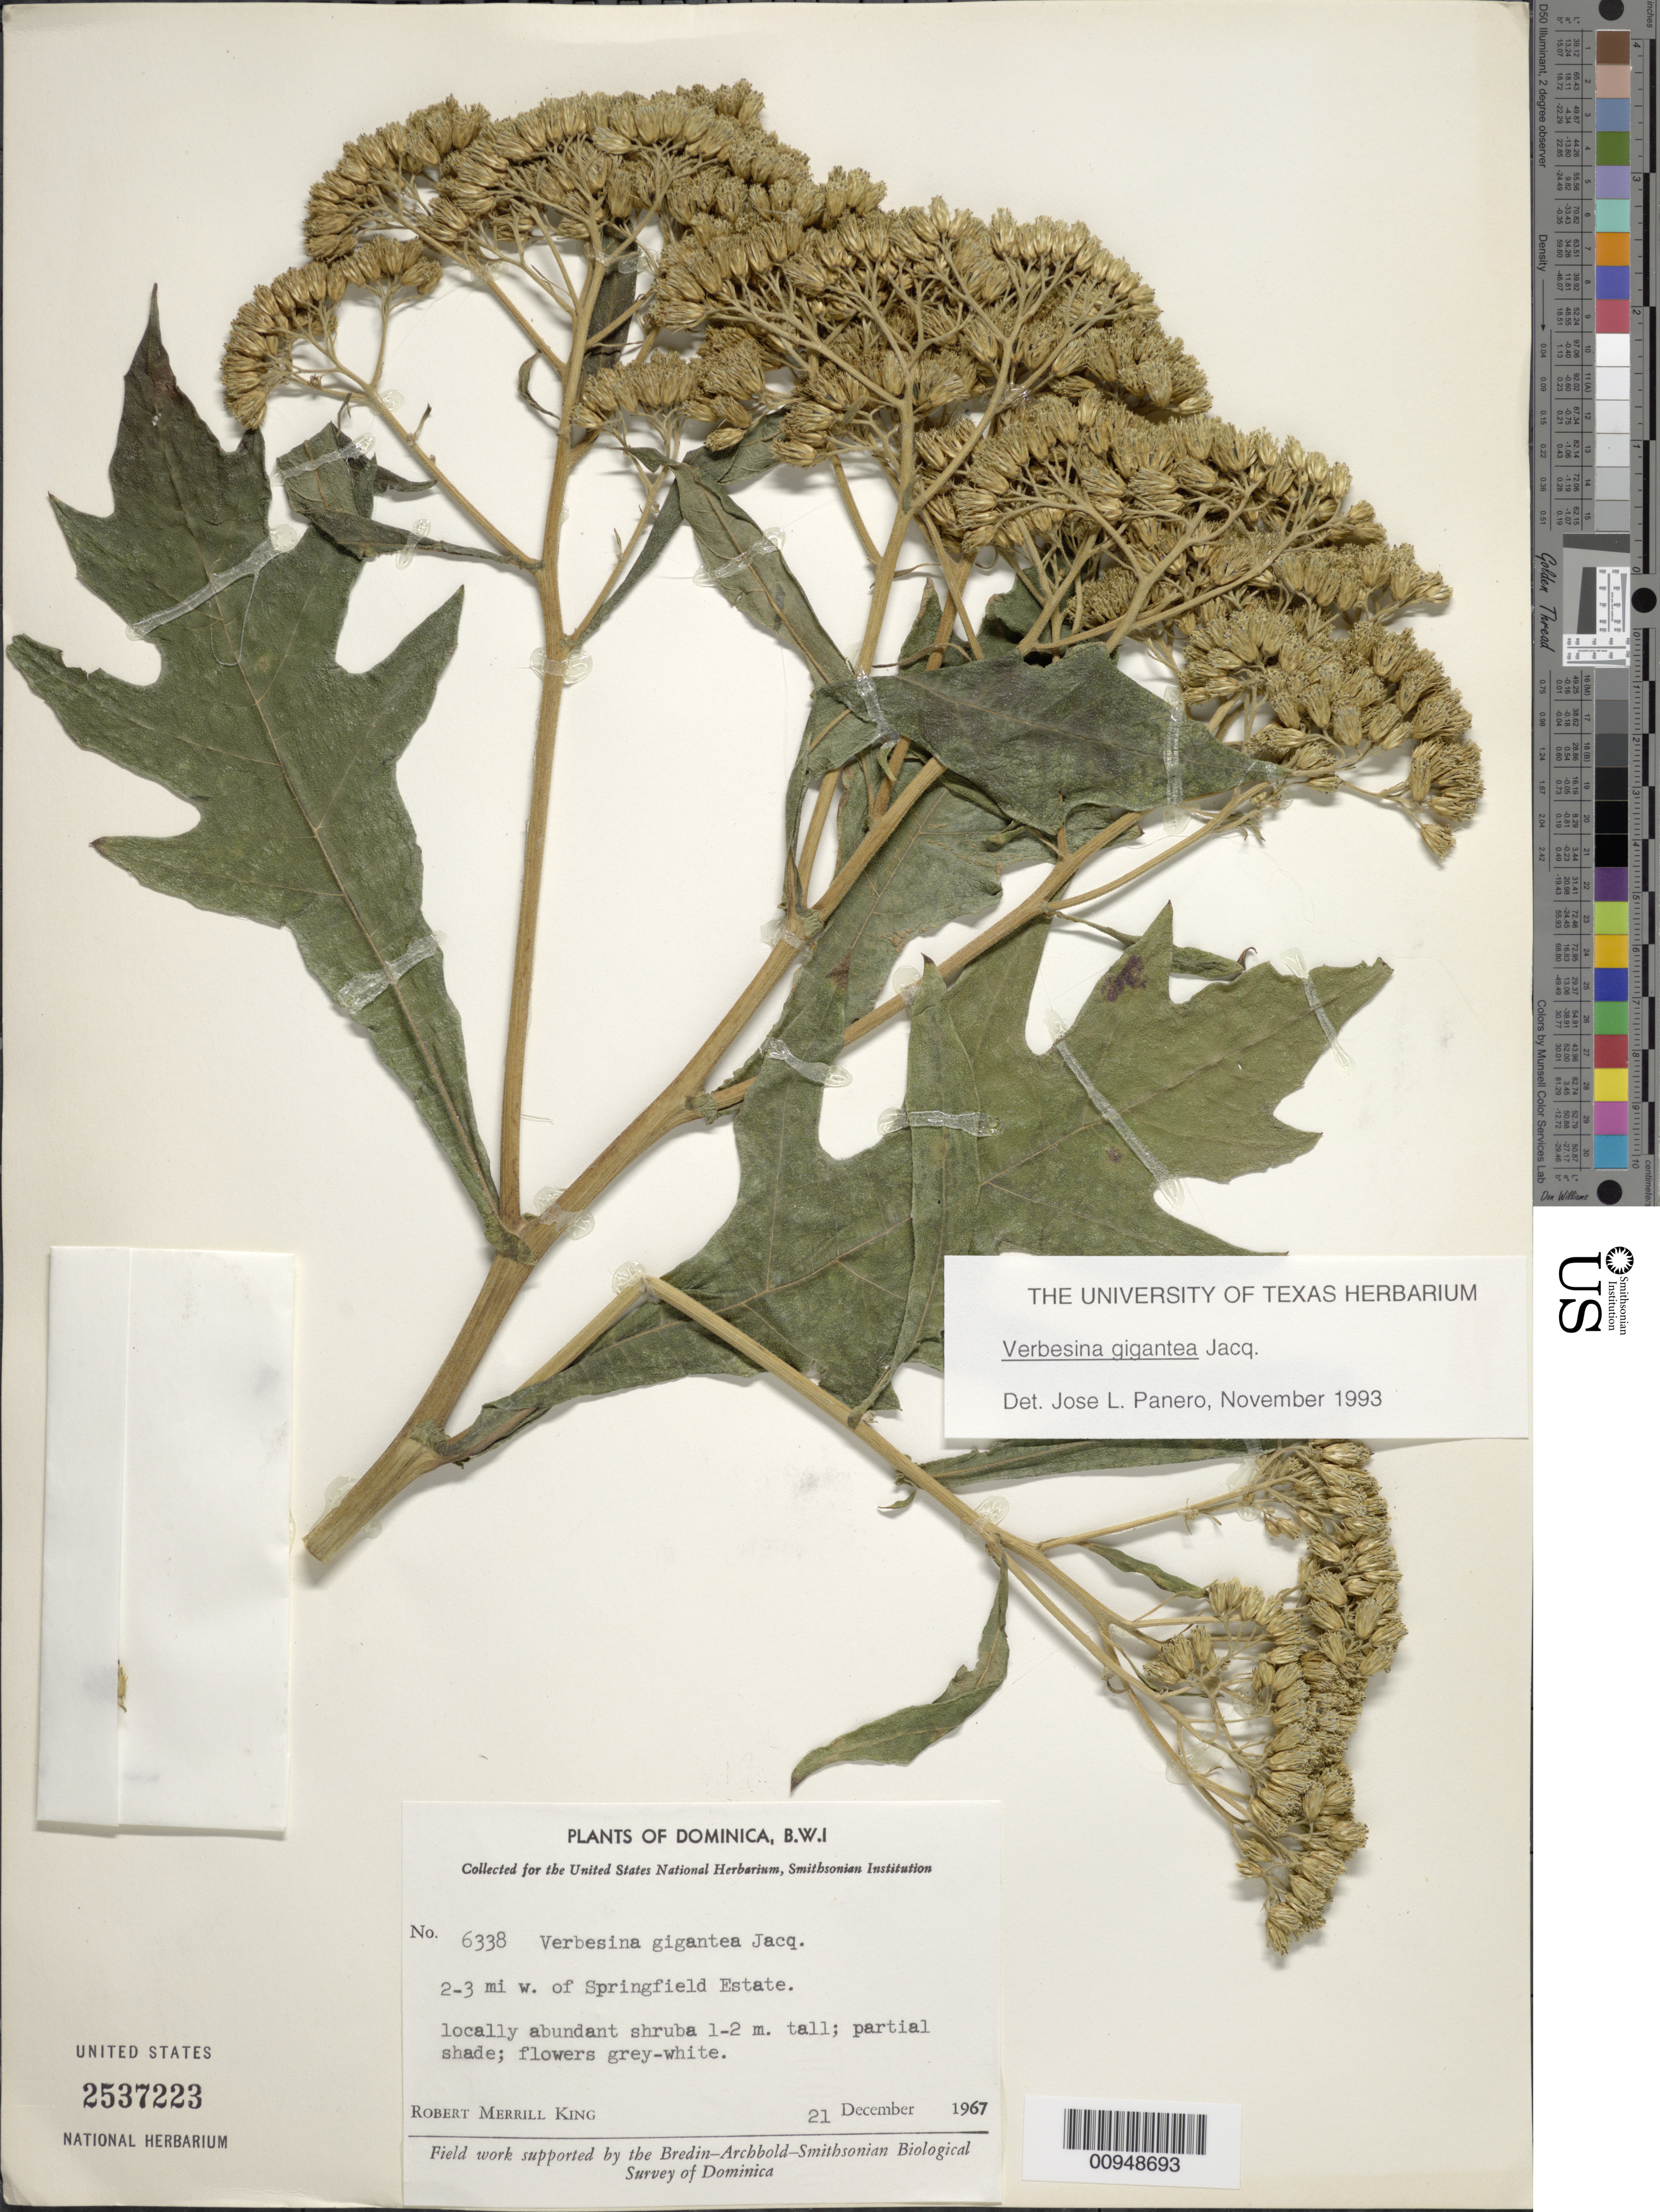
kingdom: Plantae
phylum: Tracheophyta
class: Magnoliopsida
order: Asterales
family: Asteraceae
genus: Verbesina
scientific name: Verbesina gigantea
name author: Jacq.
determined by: Panero, J. L.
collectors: R. M. King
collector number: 6338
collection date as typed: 21 Dec 1967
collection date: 1967-12-21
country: Dominica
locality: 2-3 mi. W of Springfield Estate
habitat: Partial shade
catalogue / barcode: US 2537223